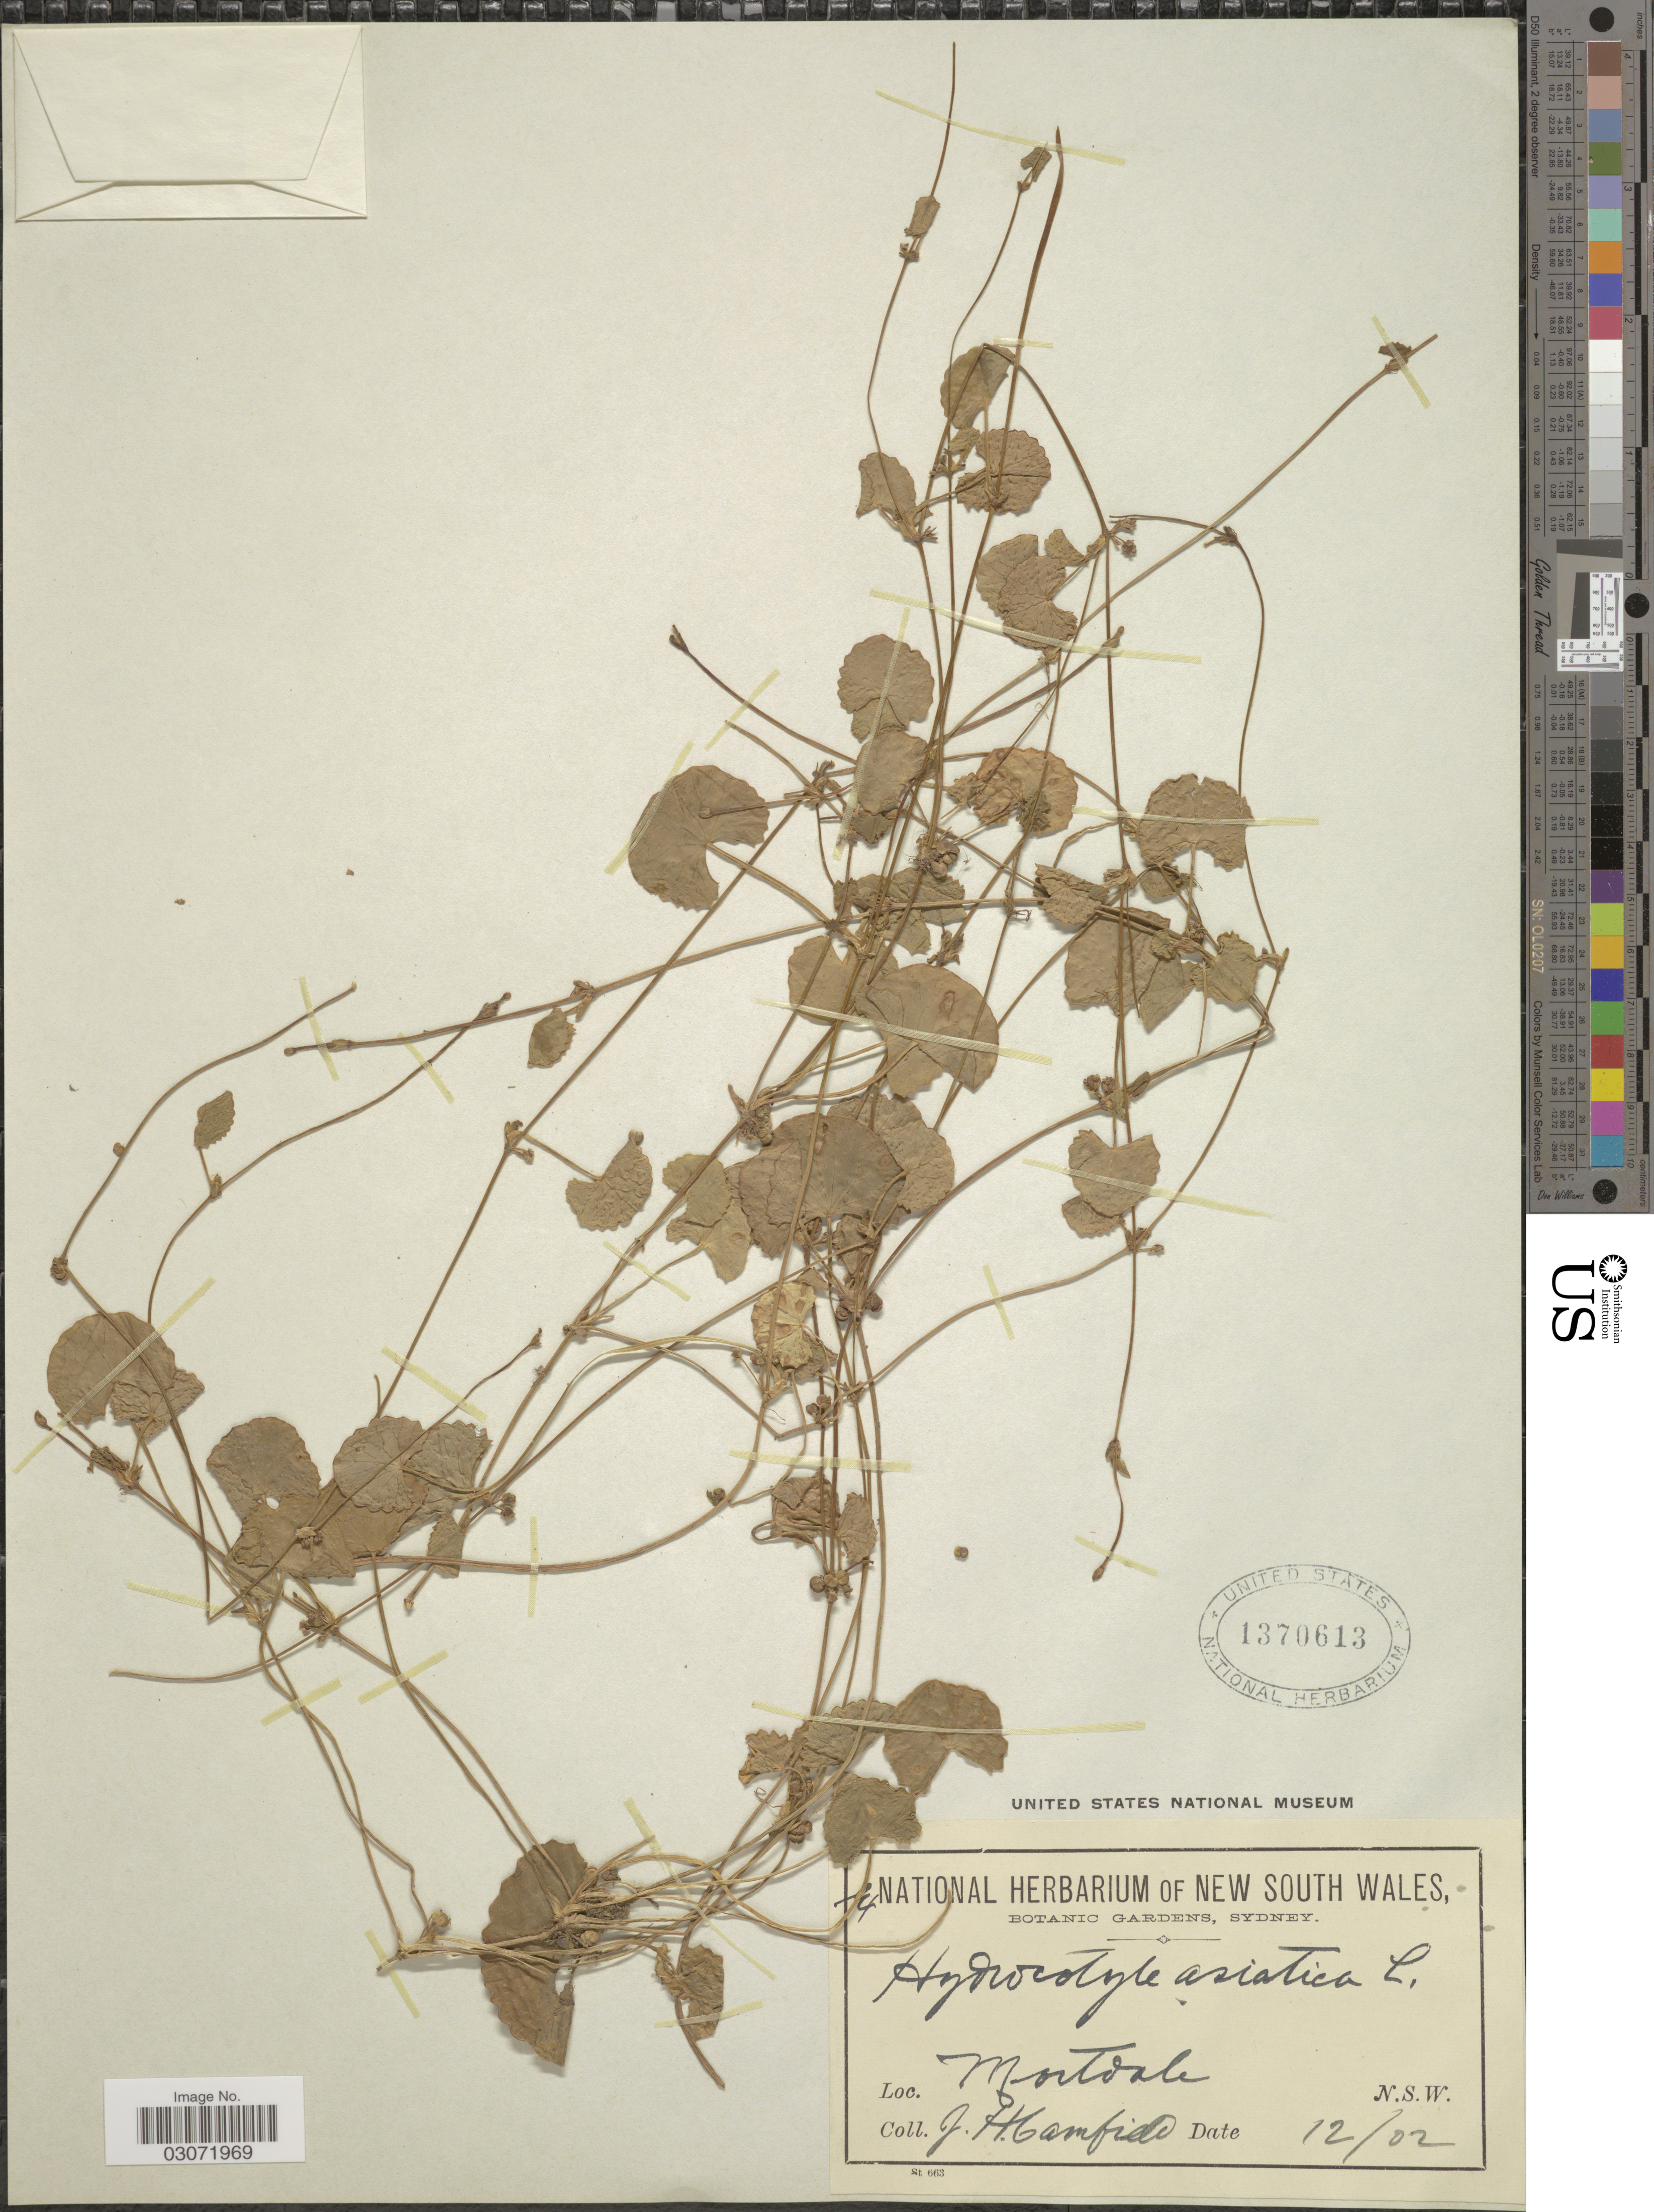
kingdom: Plantae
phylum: Tracheophyta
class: Magnoliopsida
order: Apiales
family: Apiaceae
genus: Centella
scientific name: Centella asiatica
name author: (L.) Urb.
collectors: J. Camfield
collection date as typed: Transcribed d/m/y: /12/2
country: Australia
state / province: New South Wales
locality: Mortdale. N.S.W.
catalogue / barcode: US 1370613